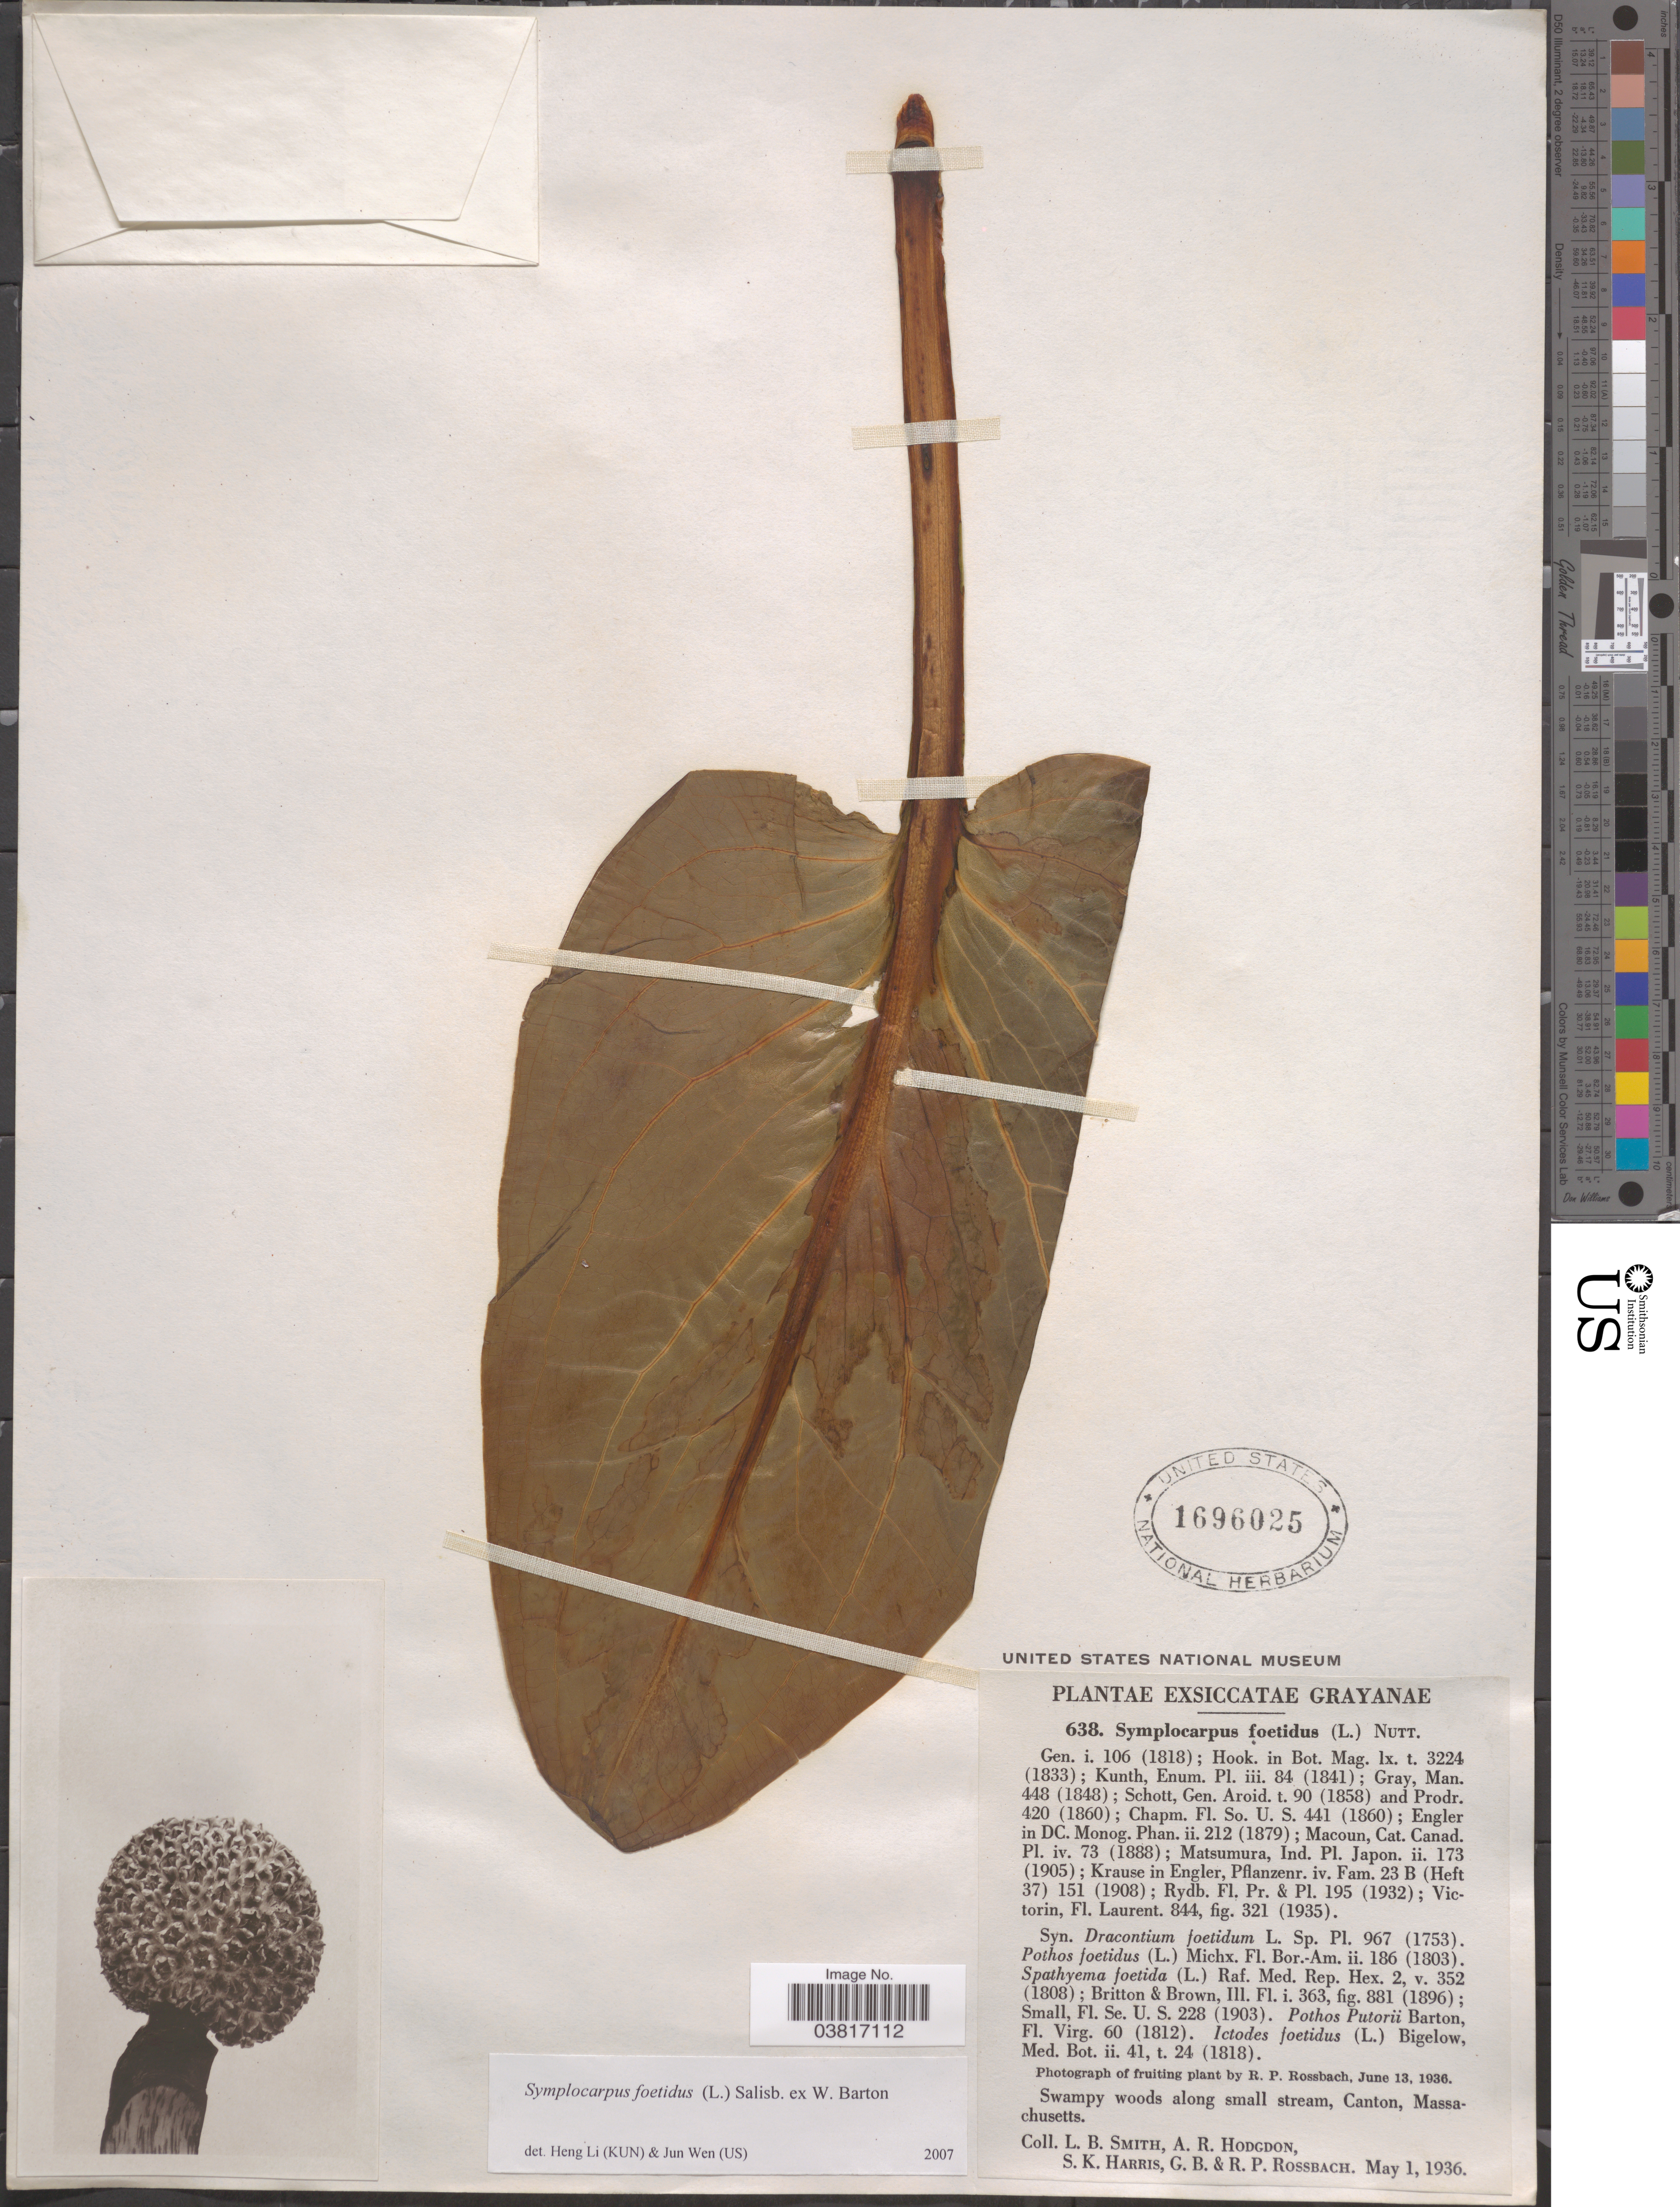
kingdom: Plantae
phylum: Tracheophyta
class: Liliopsida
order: Alismatales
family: Araceae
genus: Symplocarpus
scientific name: Symplocarpus foetidus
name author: (L.) W. Salisb. ex W.P.C. Barton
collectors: L. Smith, A. R. Hodgdon, S. K. Harris, G. Rossbach & R. P. Rossbach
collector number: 638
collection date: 1936-05-01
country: United States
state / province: Massachusetts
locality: Swampy woods along small stream, Canton.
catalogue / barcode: US 1696025